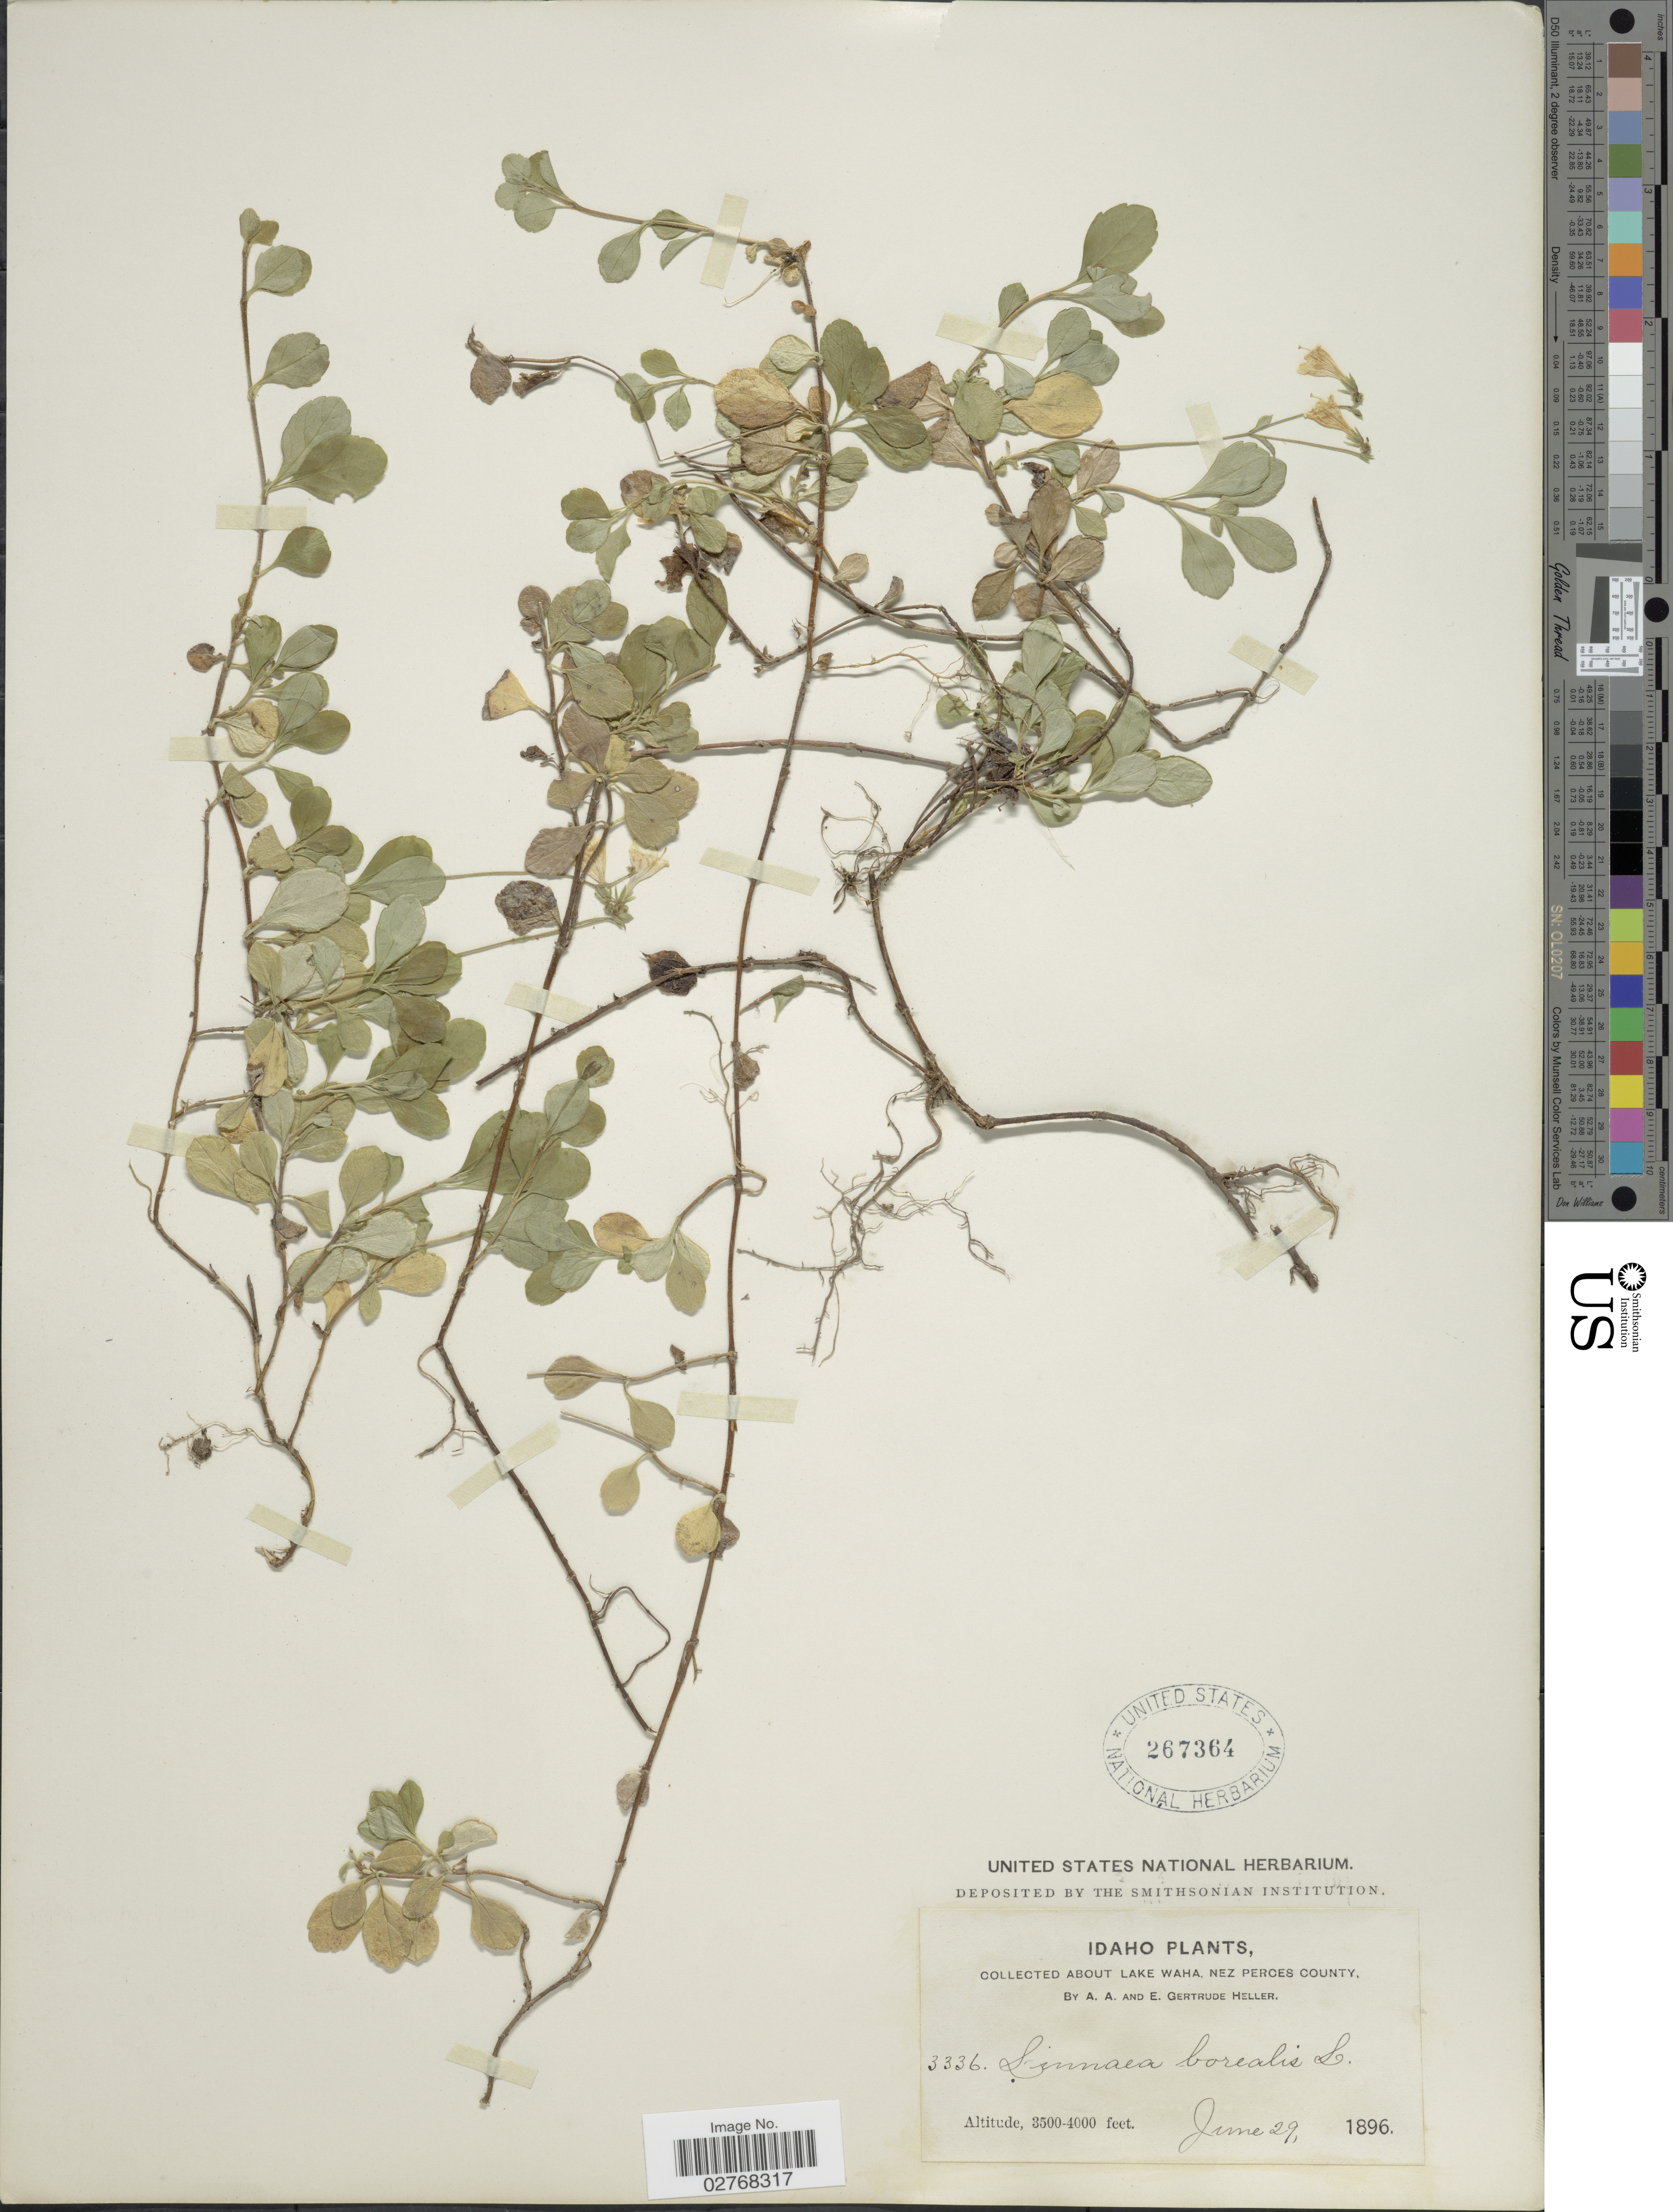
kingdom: Plantae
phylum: Tracheophyta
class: Magnoliopsida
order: Dipsacales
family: Caprifoliaceae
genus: Linnaea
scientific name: Linnaea borealis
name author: L.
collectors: A. A. Heller & E. G. Heller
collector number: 3336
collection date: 1896-06-29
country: United States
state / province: Idaho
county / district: Nez Perce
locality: About Lake Waha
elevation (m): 1067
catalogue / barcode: US 267364